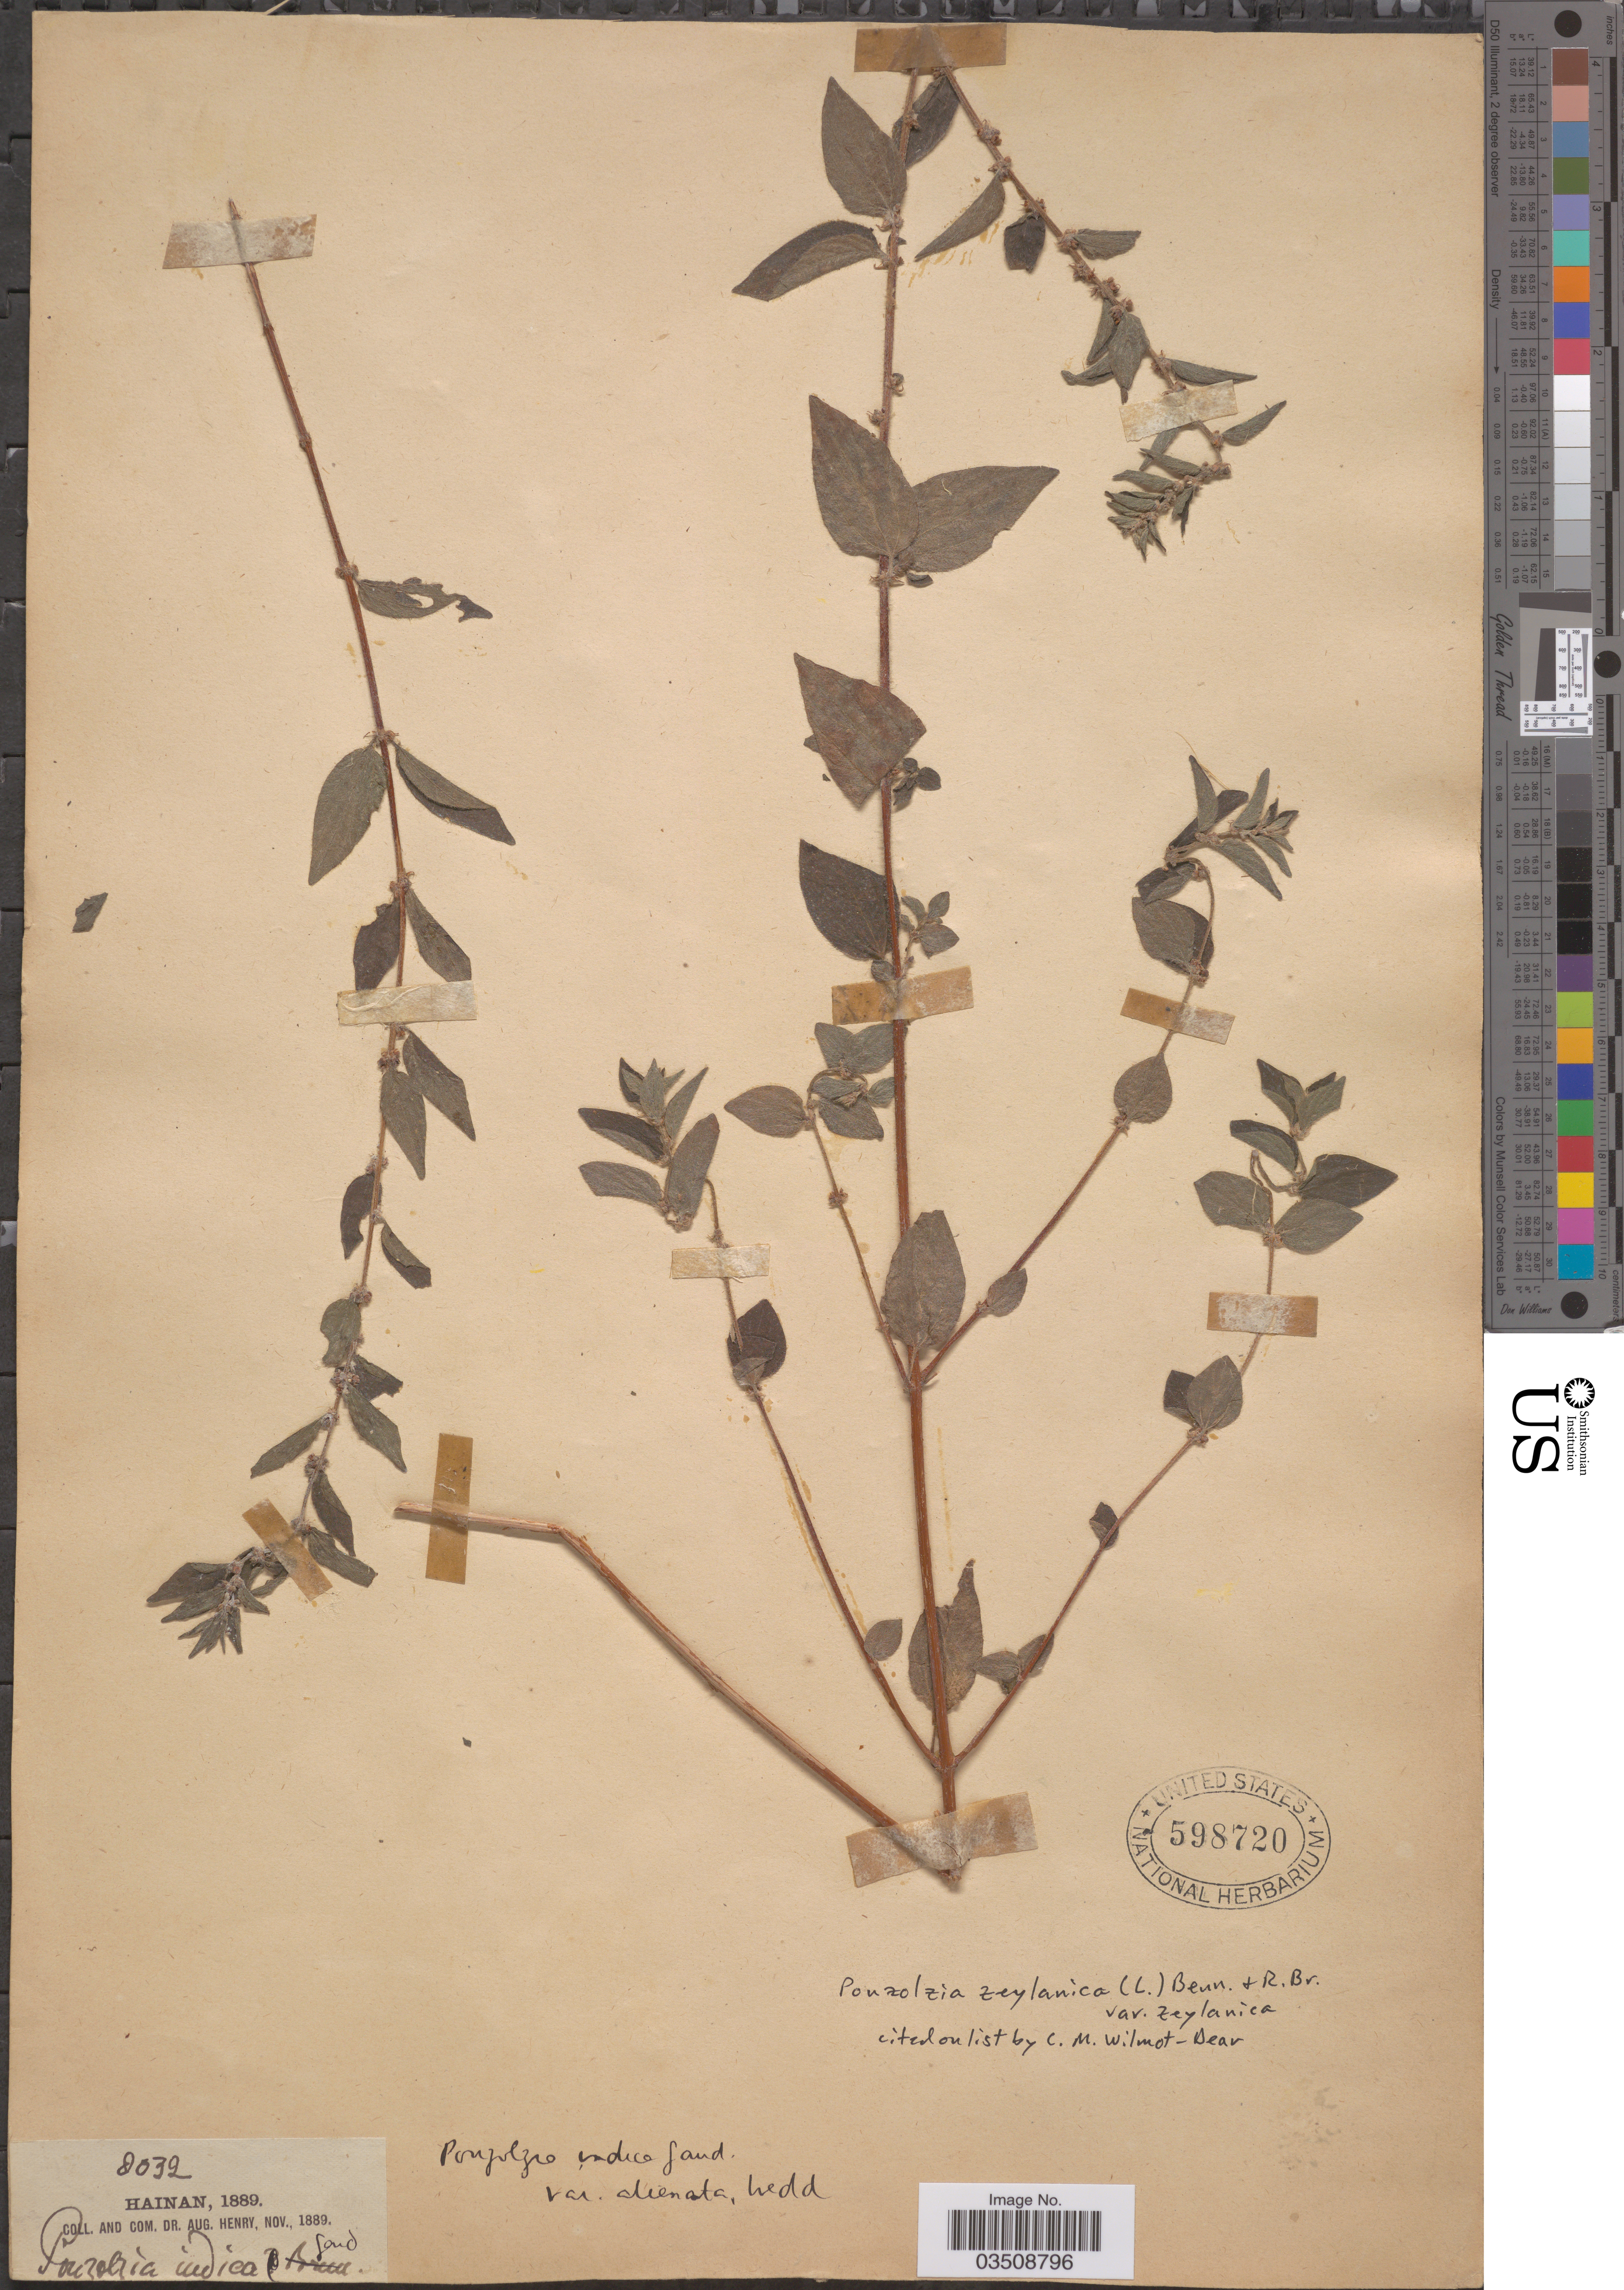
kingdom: Plantae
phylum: Tracheophyta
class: Magnoliopsida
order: Rosales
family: Urticaceae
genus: Pouzolzia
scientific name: Pouzolzia zeylanica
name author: (L.) Benn.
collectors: A. Henry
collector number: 8032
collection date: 1889-11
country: China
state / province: Hainan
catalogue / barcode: US 598720